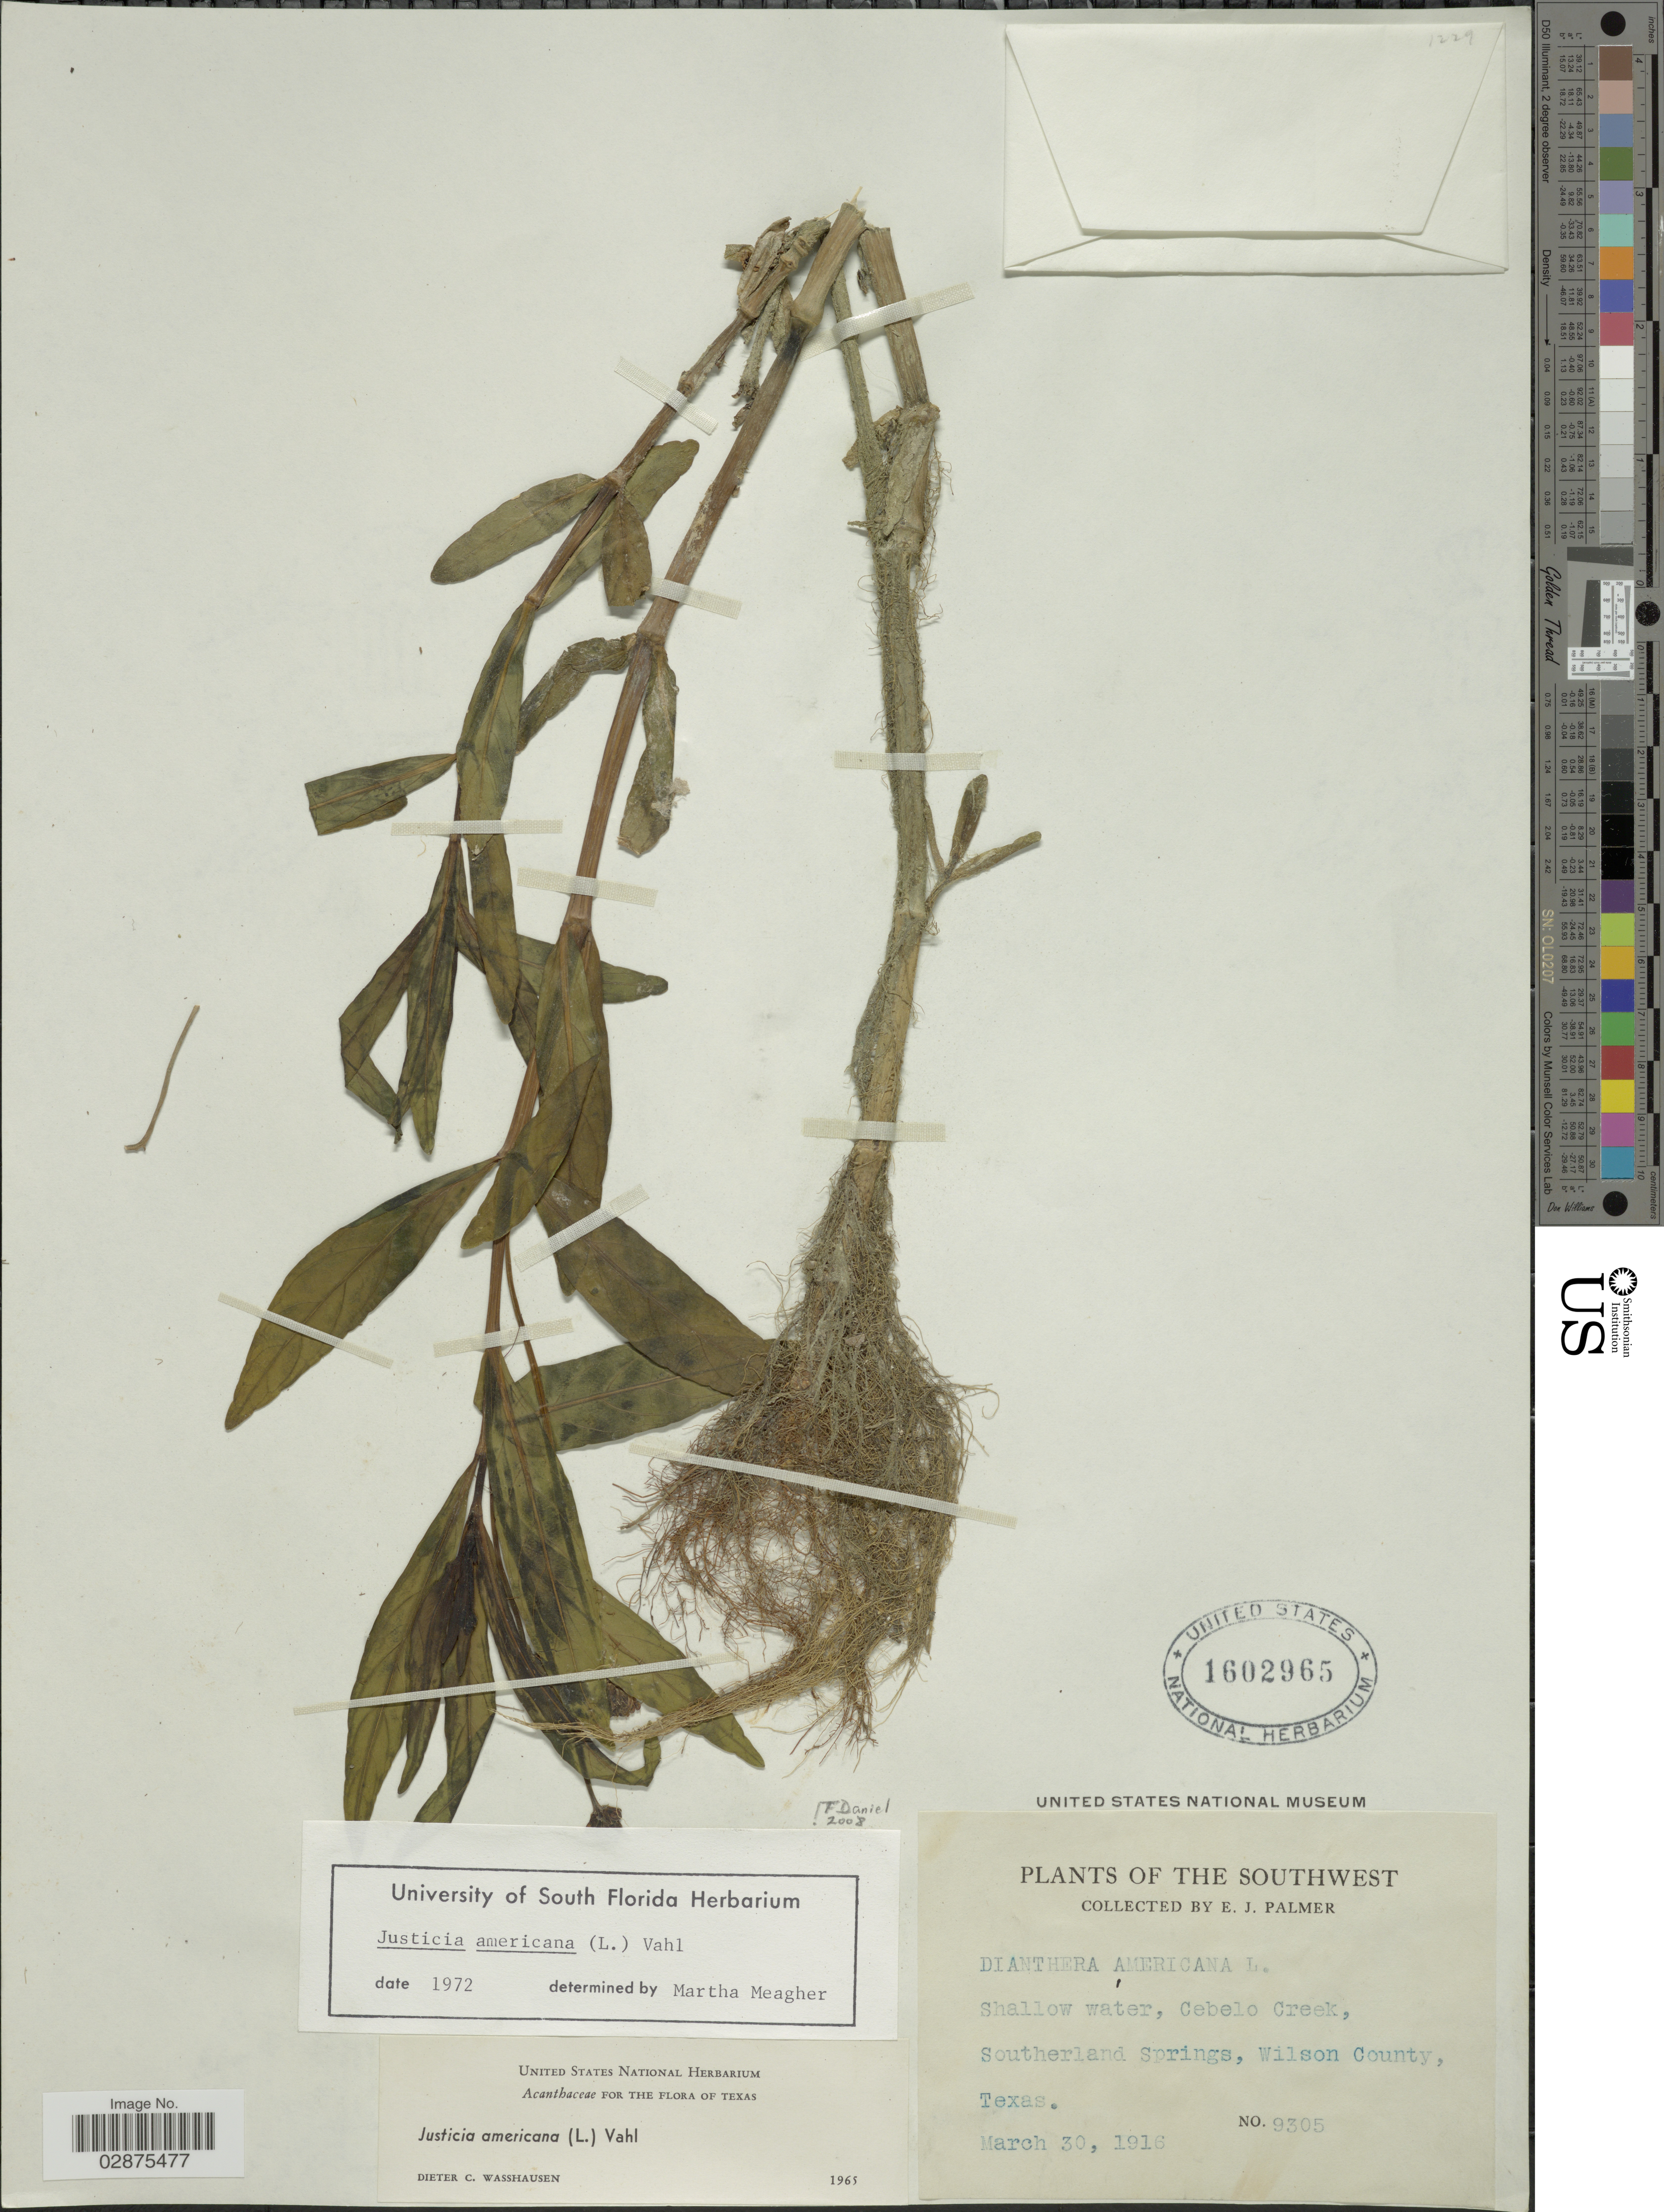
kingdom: Plantae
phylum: Tracheophyta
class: Magnoliopsida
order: Lamiales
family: Acanthaceae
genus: Justicia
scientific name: Justicia americana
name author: (L.) Vahl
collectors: E. J. Palmer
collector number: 9305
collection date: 1916-03-30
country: United States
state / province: Texas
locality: Southwest. Shallow water, Cebelo Creek, Southerland Springs, Wilson County.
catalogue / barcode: US 1602965